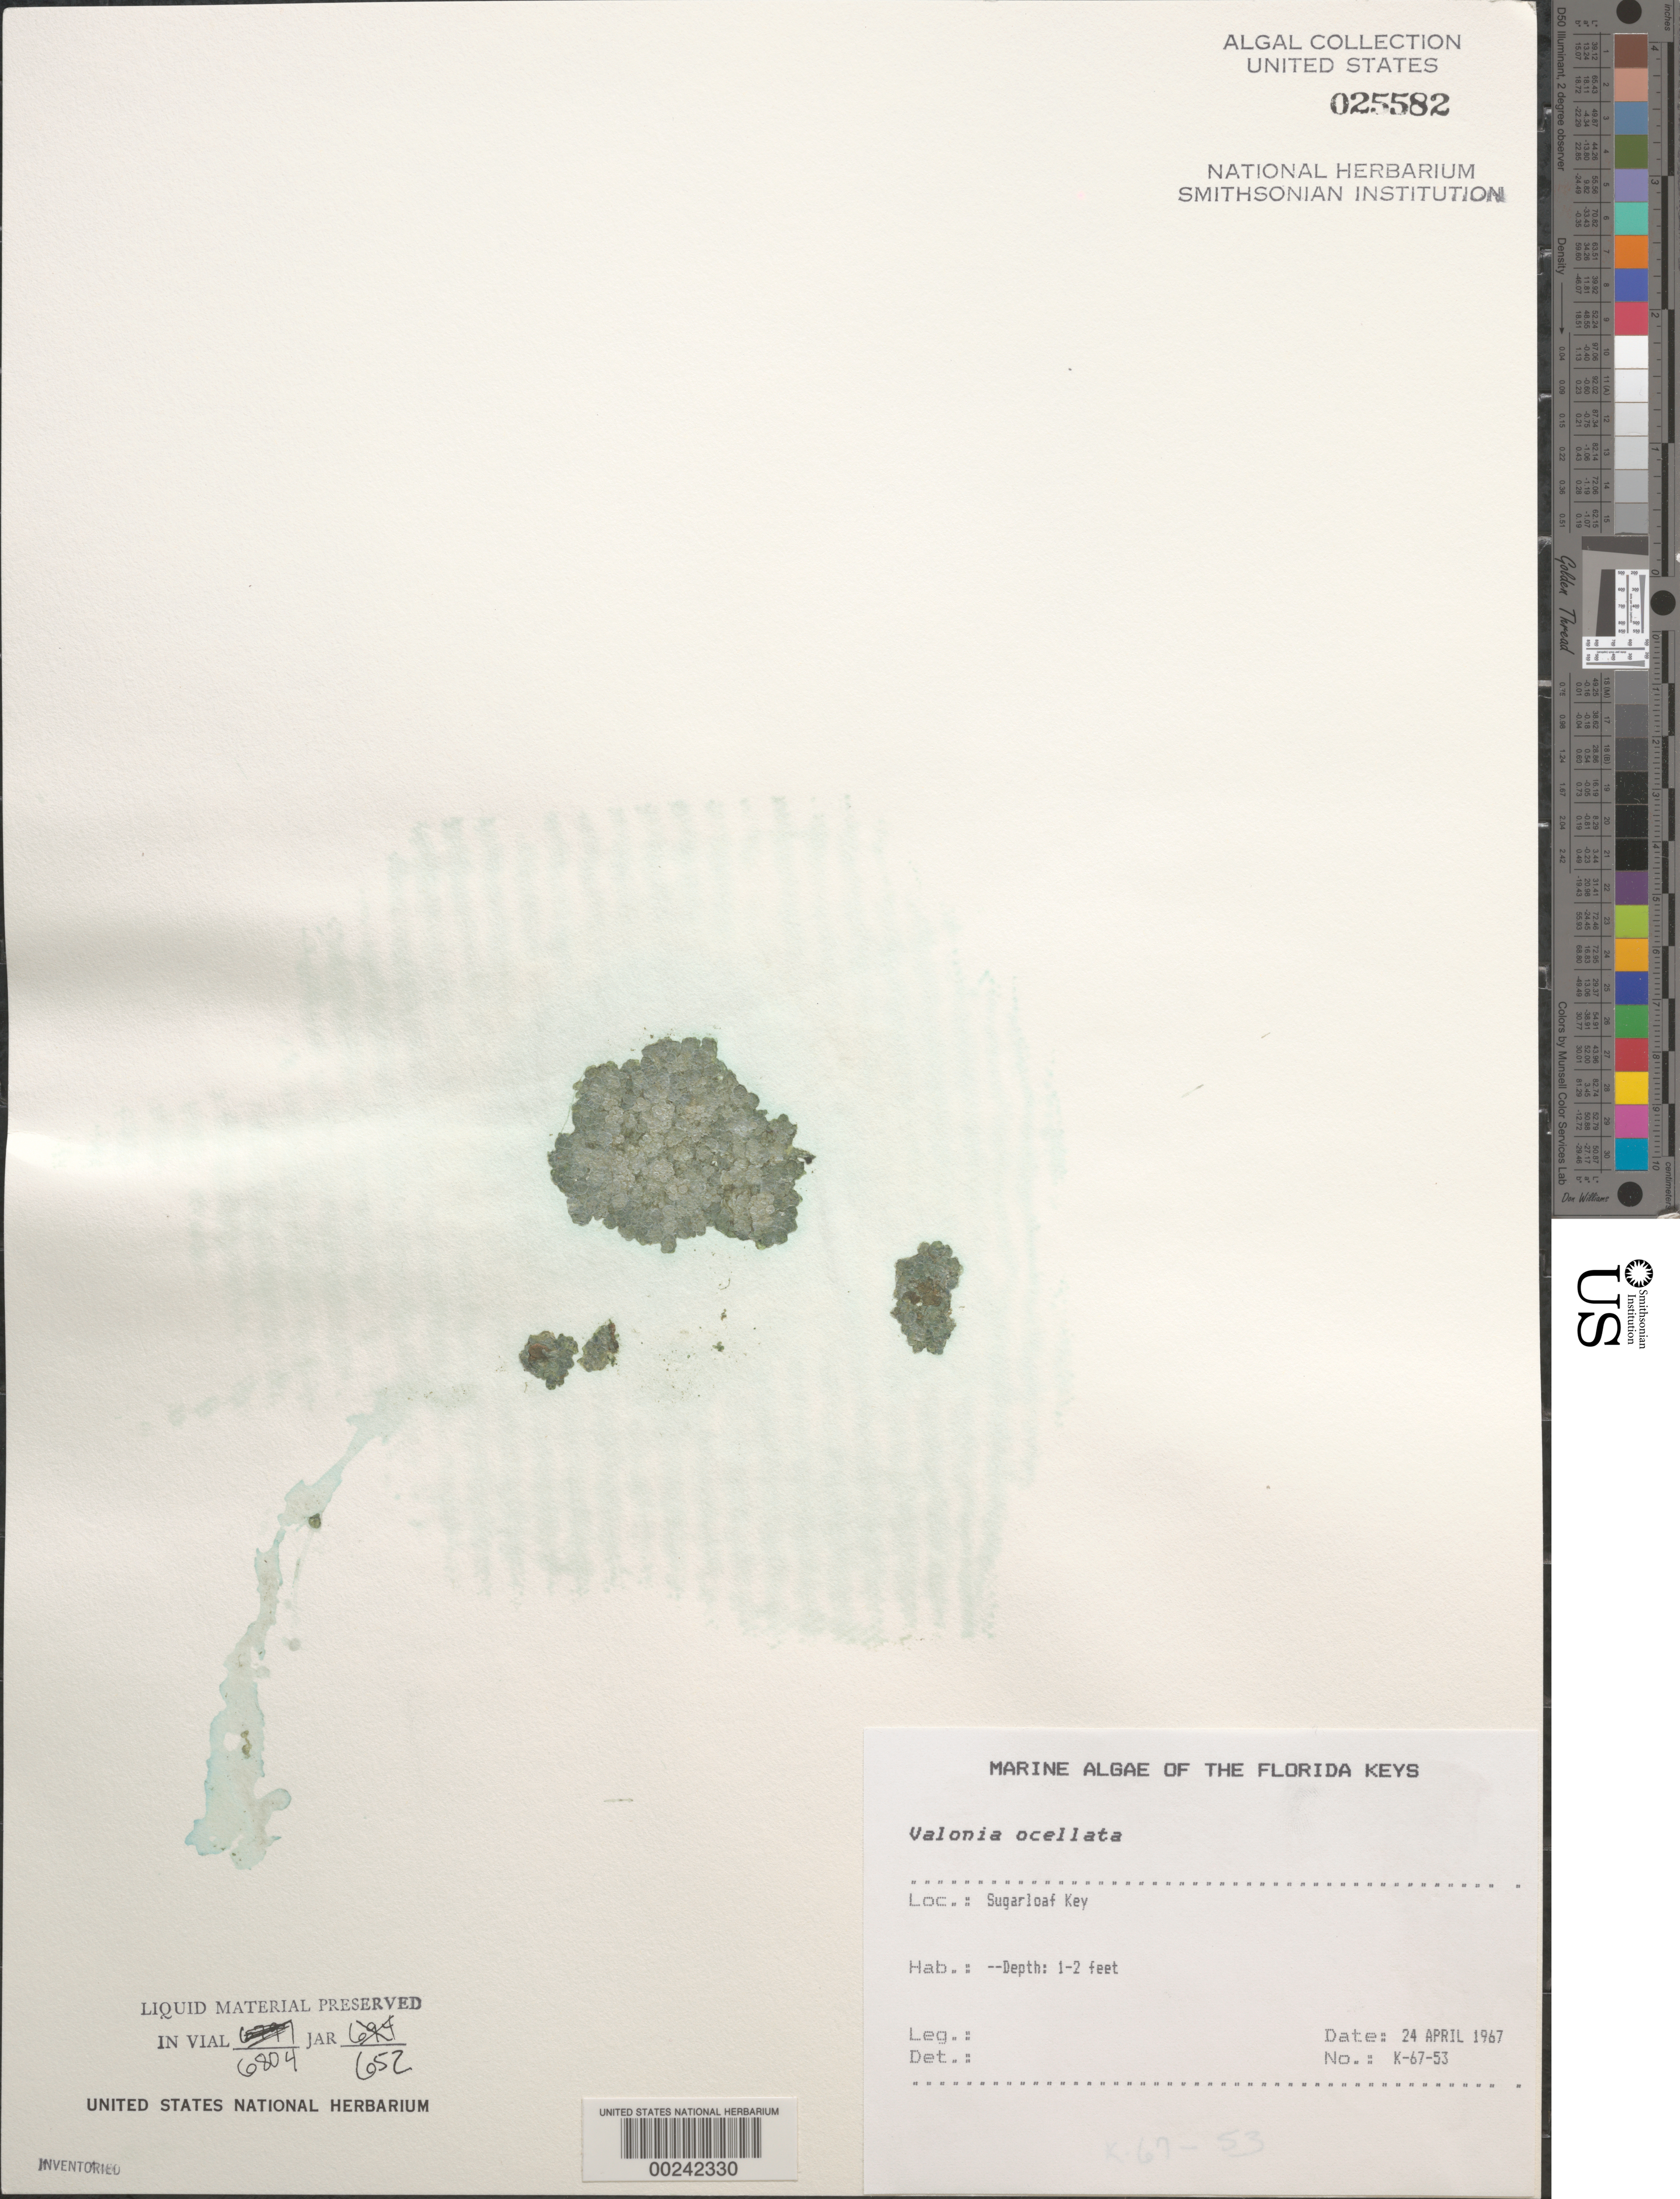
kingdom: Plantae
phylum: Chlorophyta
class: Ulvophyceae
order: Siphonocladales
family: Siphonocladaceae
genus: Dictyosphaeria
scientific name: Dictyosphaeria ocellata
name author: (M. Howe) Olsen-Stojkovich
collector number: K-67-53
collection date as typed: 24 Apr 1967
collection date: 1967-04-24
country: United States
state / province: Florida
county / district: Monroe County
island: Sugarloaf Key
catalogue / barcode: US 25582